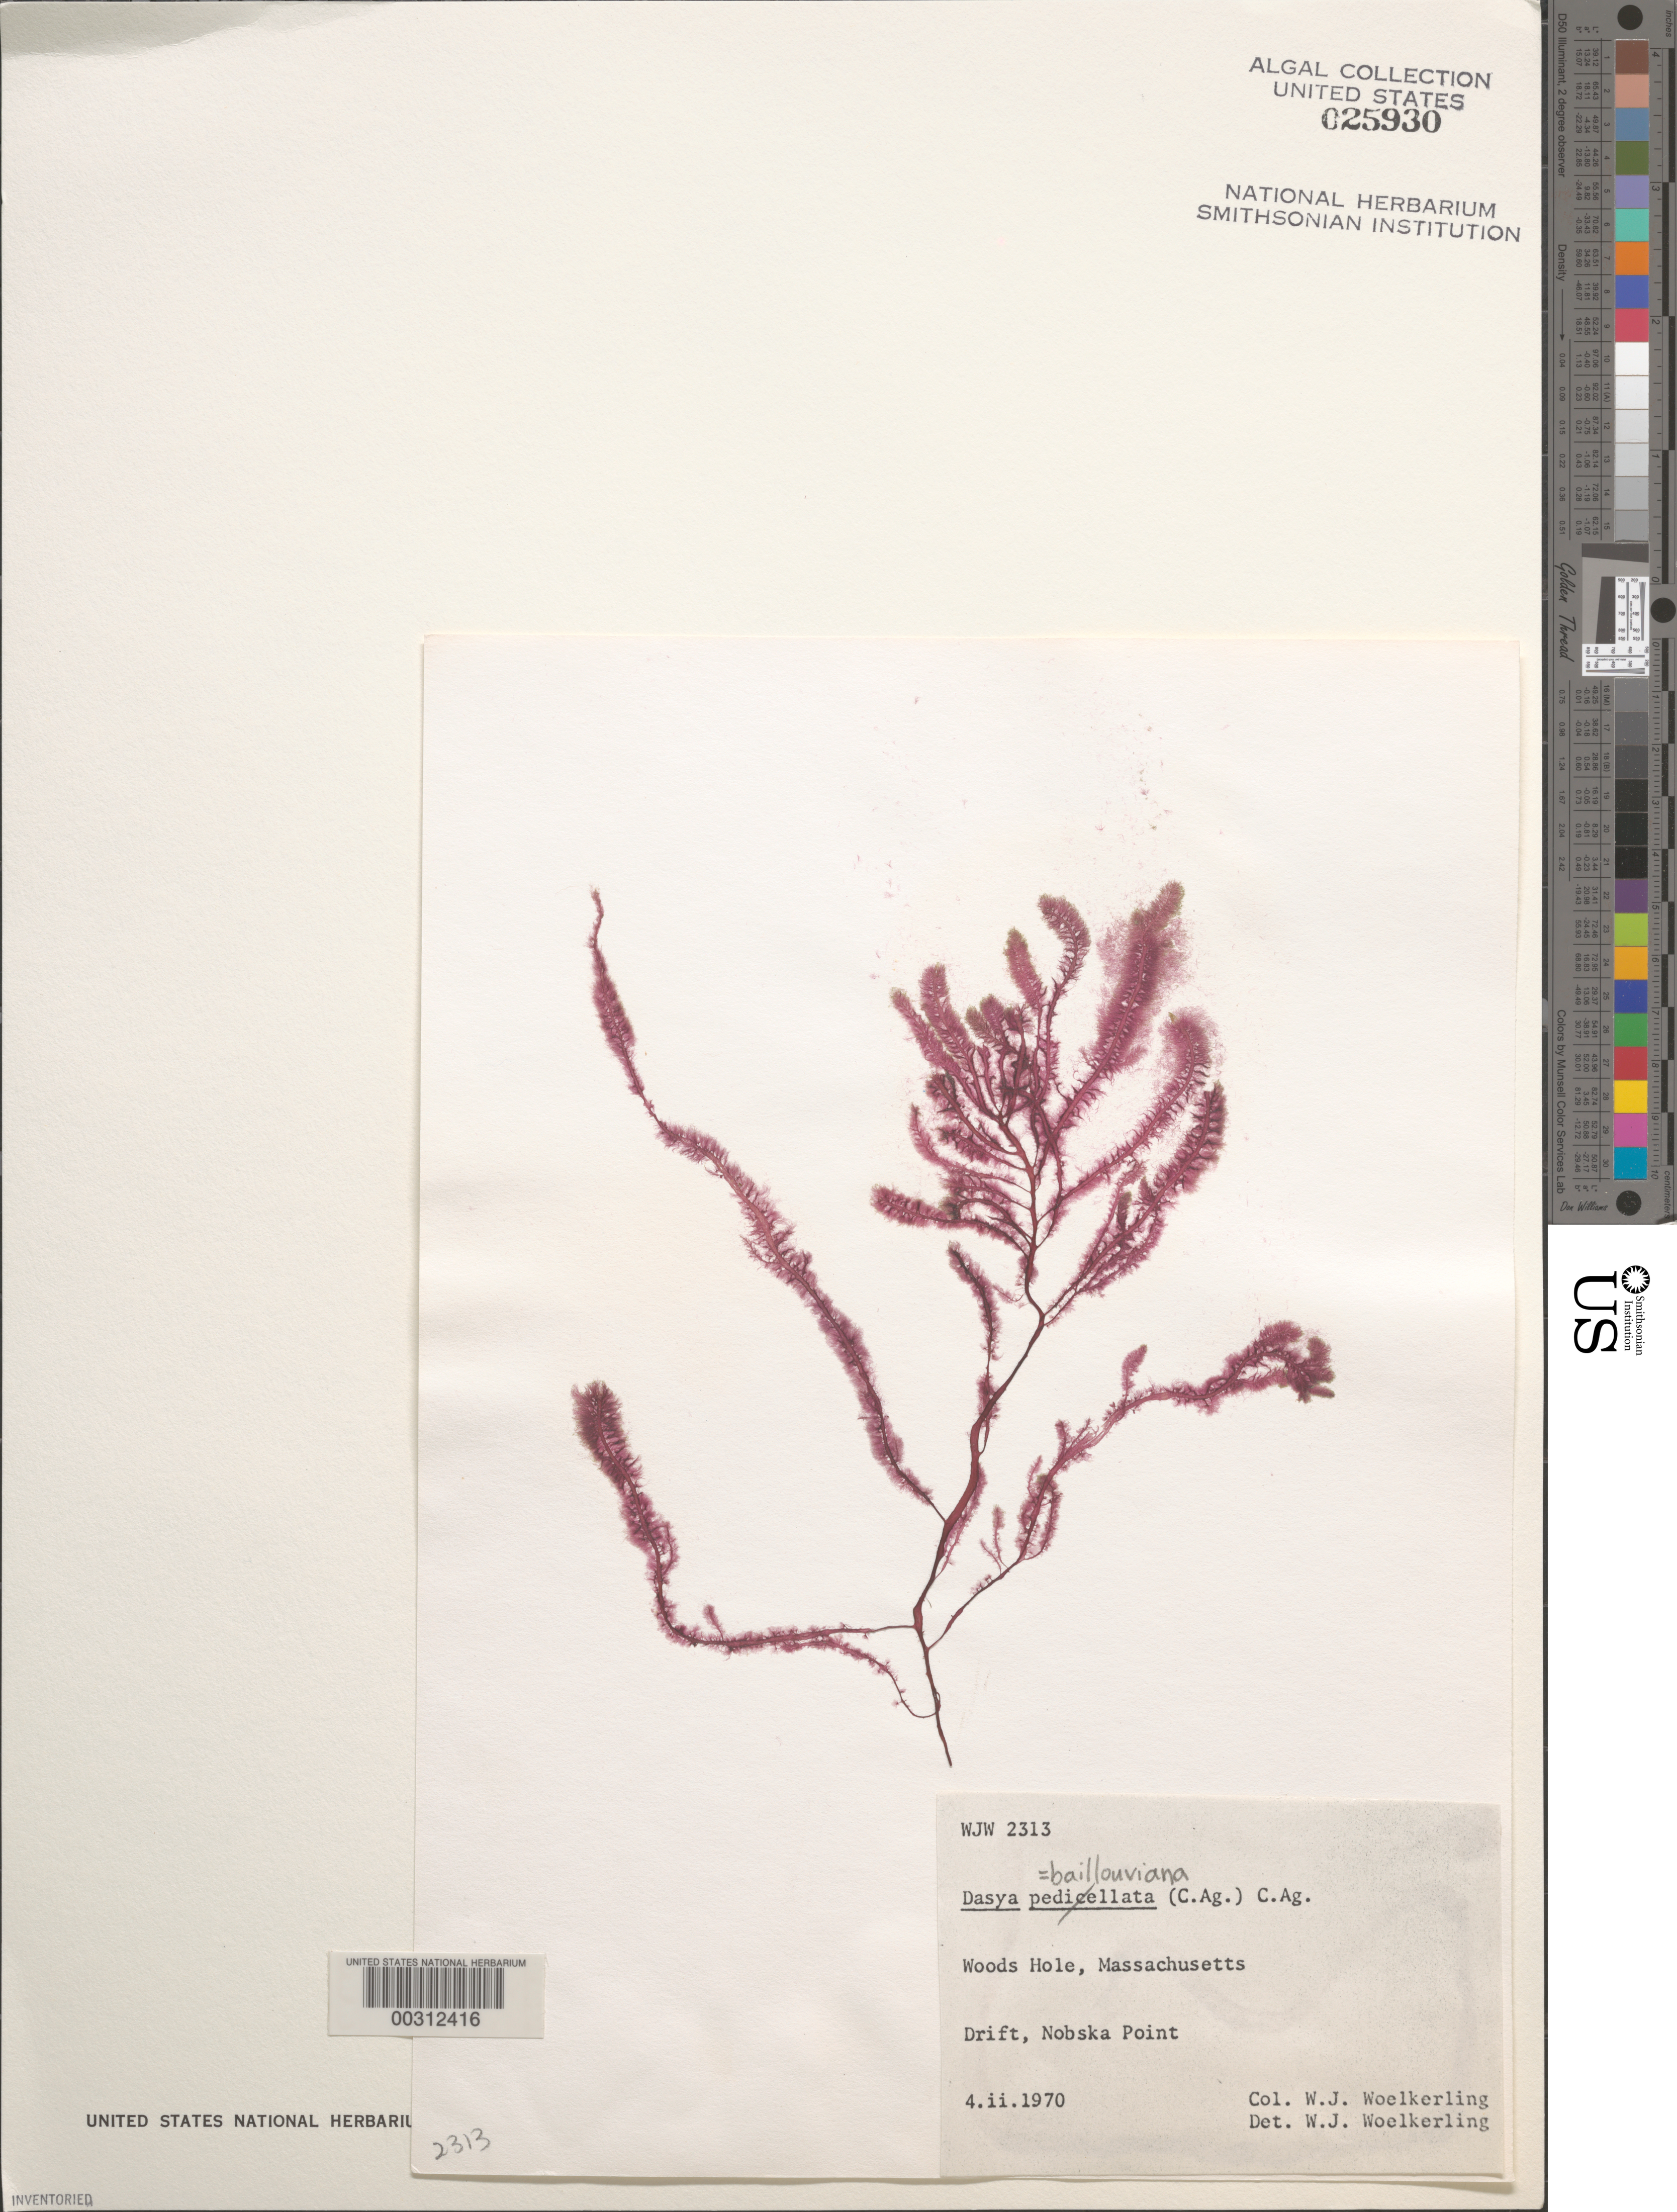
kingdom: Plantae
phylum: Rhodophyta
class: Florideophyceae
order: Ceramiales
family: Dasyaceae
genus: Dasya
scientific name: Dasya pedicellata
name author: (C. Agardh) C. Agardh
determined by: Algae name updating Project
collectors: W. Woelkerling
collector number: WJW 2313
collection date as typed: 04 Feb 1970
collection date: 1970-02-04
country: United States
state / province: Massachusetts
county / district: Barnstable County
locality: Woods Hole, Nobska Point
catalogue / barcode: US 25930